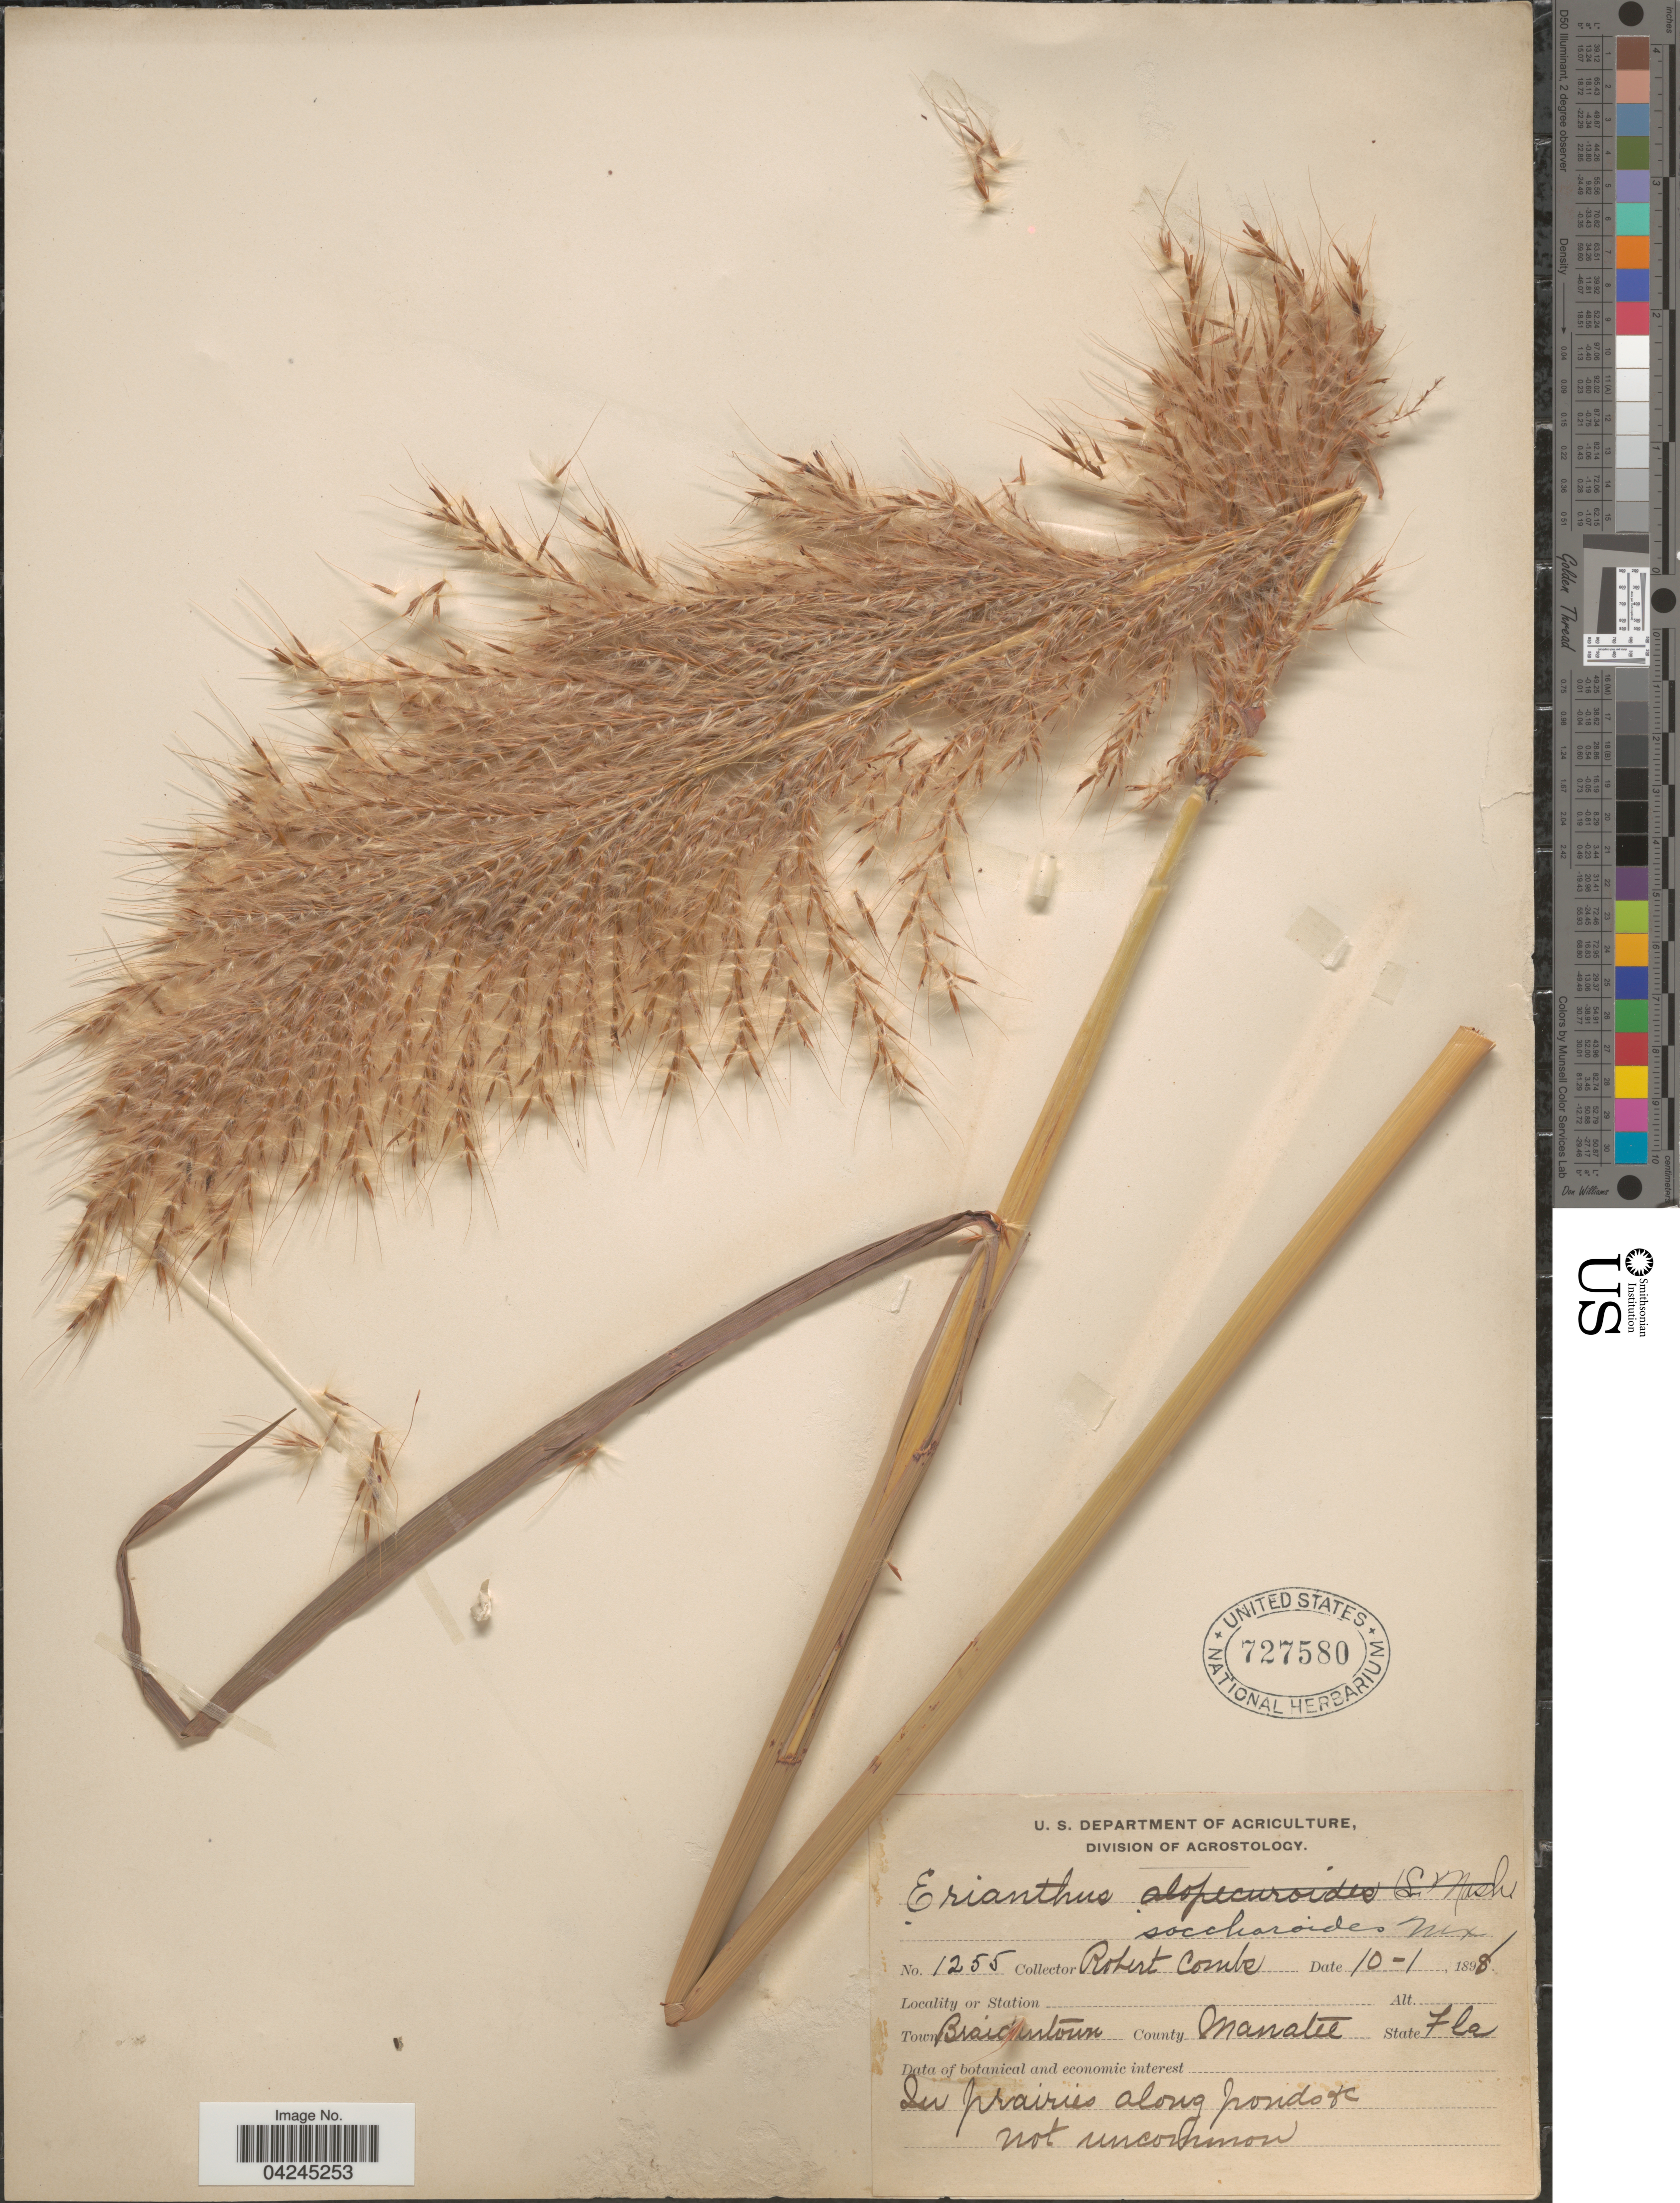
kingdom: Plantae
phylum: Tracheophyta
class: Liliopsida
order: Poales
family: Poaceae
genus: Erianthus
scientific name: Erianthus sp.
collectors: R. Combs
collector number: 1255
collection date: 1898-10-01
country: United States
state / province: Florida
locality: Town Braidentown. County Manatee.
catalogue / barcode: US 727580